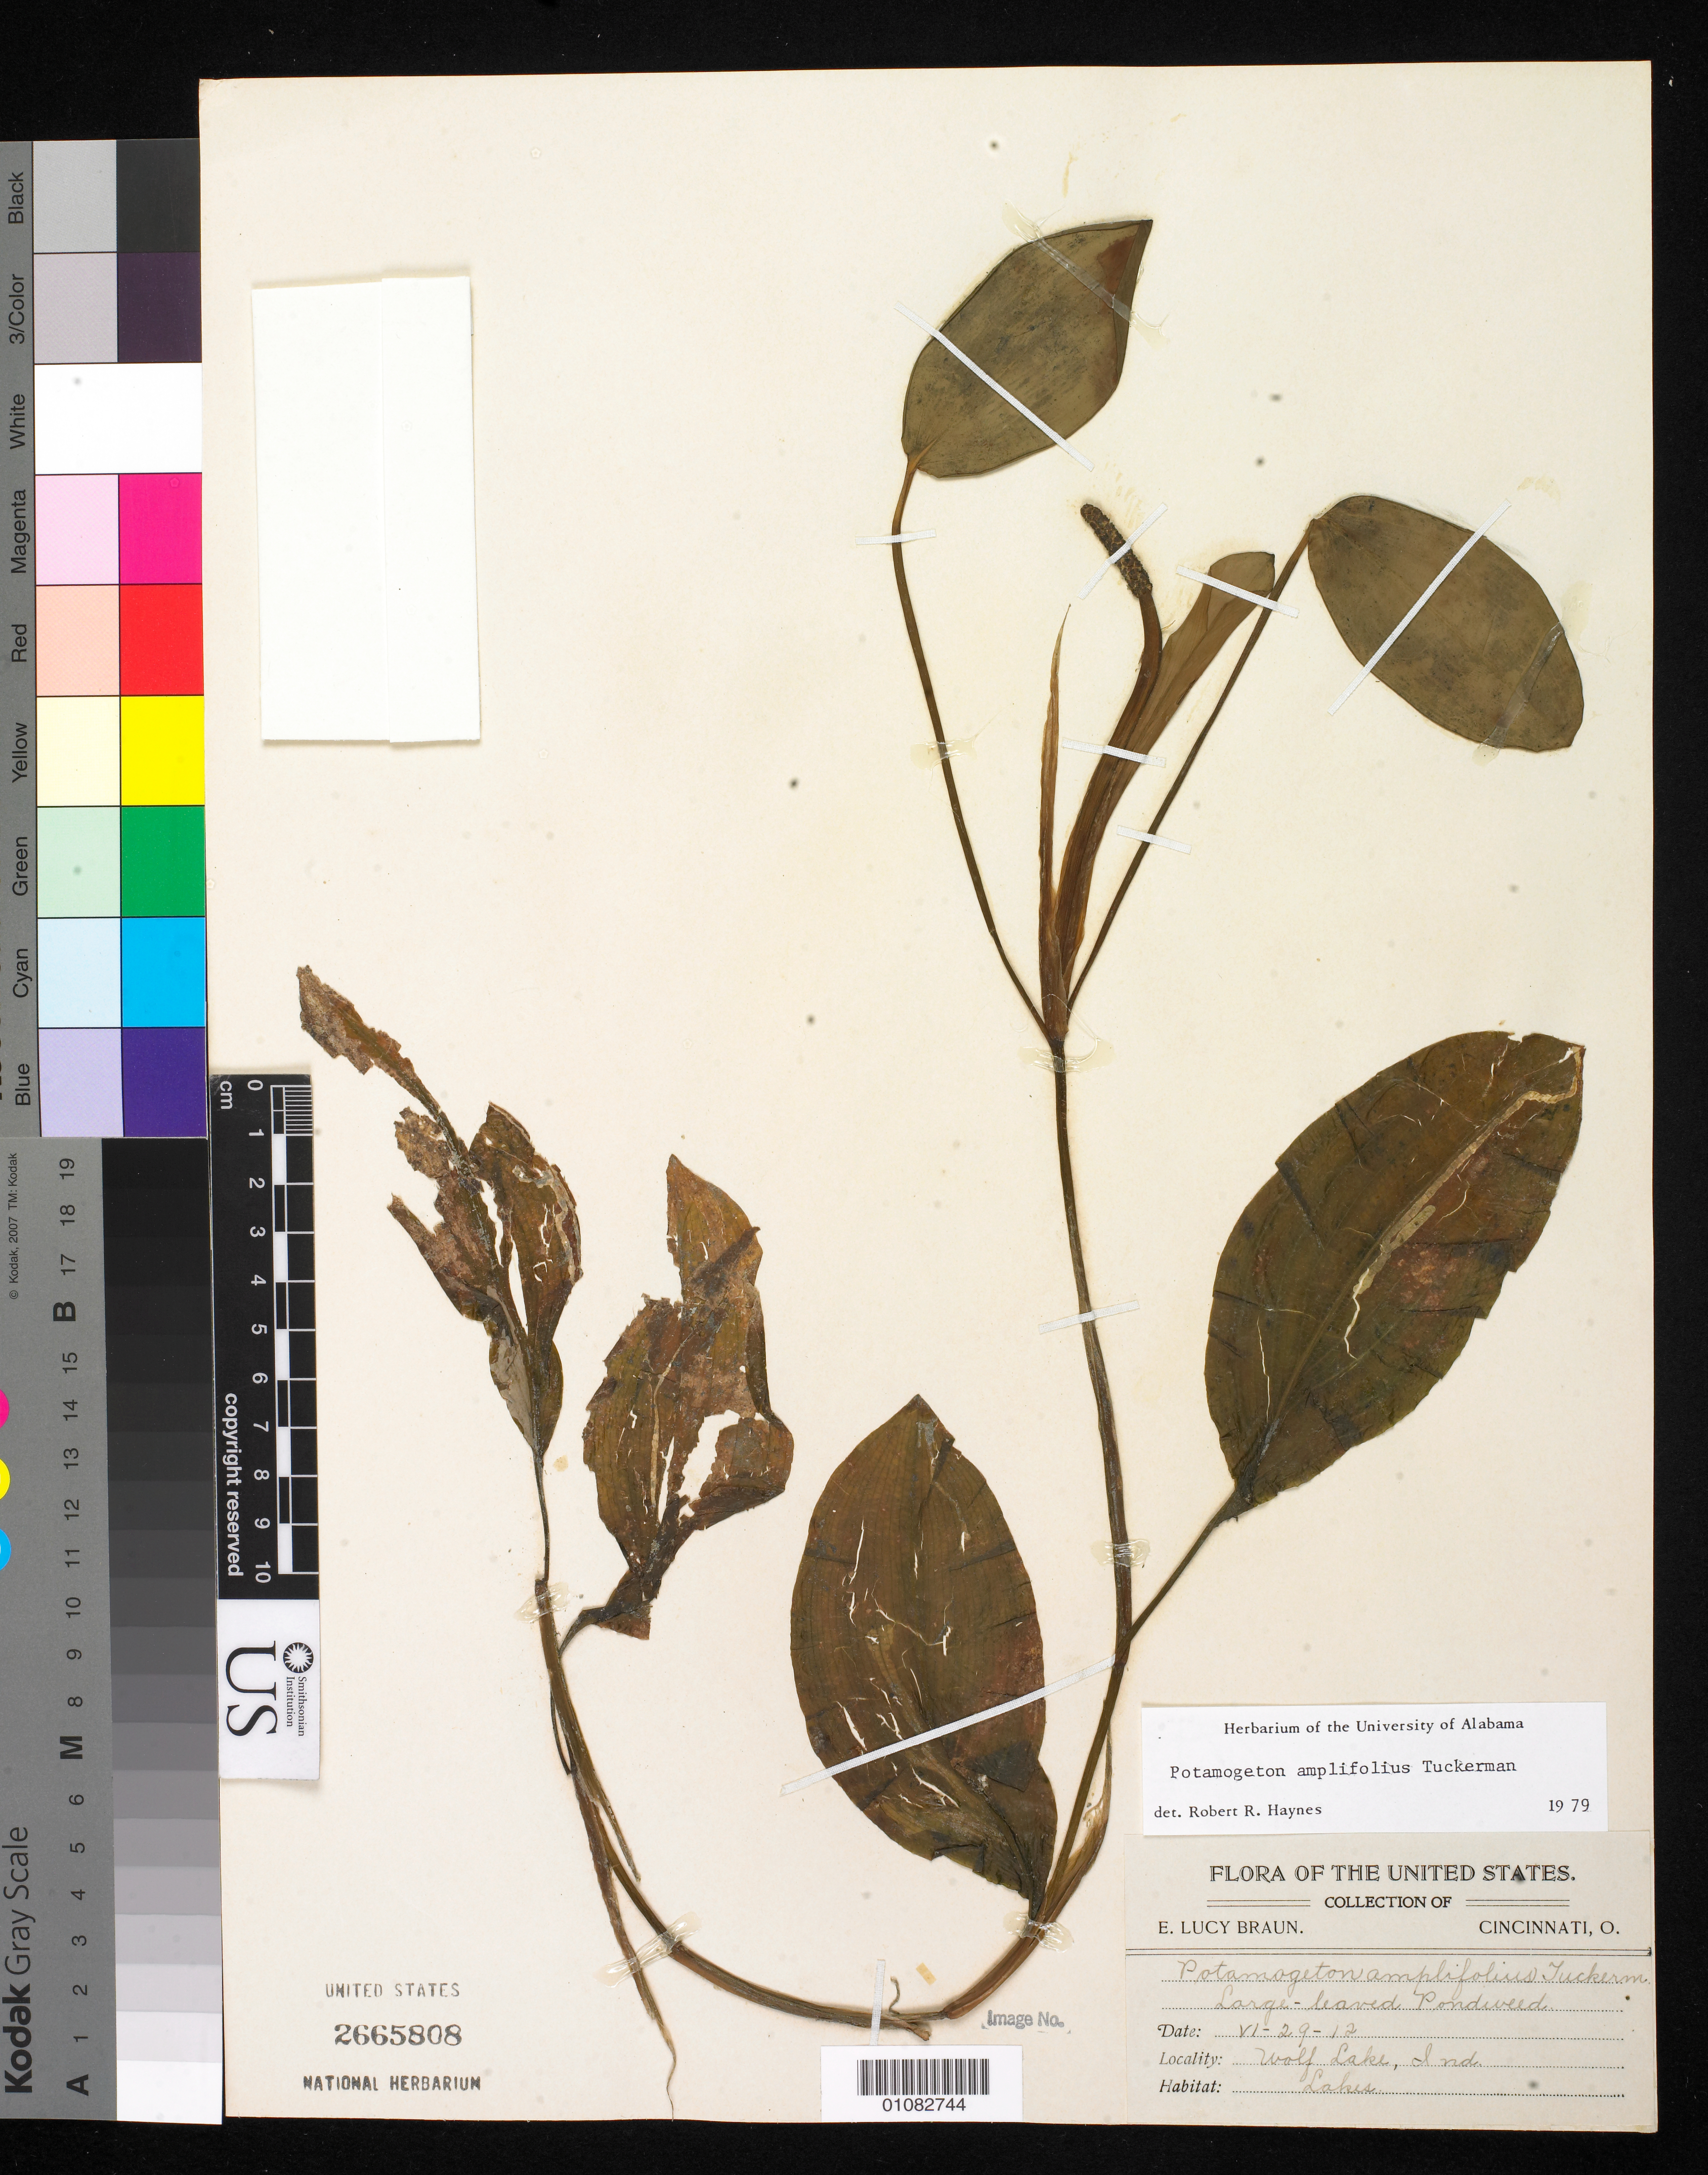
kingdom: Plantae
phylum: Tracheophyta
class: Liliopsida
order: Alismatales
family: Potamogetonaceae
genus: Potamogeton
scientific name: Potamogeton amplifolius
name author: Tuckerm.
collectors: E. L. Braun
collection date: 1912-06-29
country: United States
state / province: Indiana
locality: Wolf Lake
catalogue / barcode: US 2665808